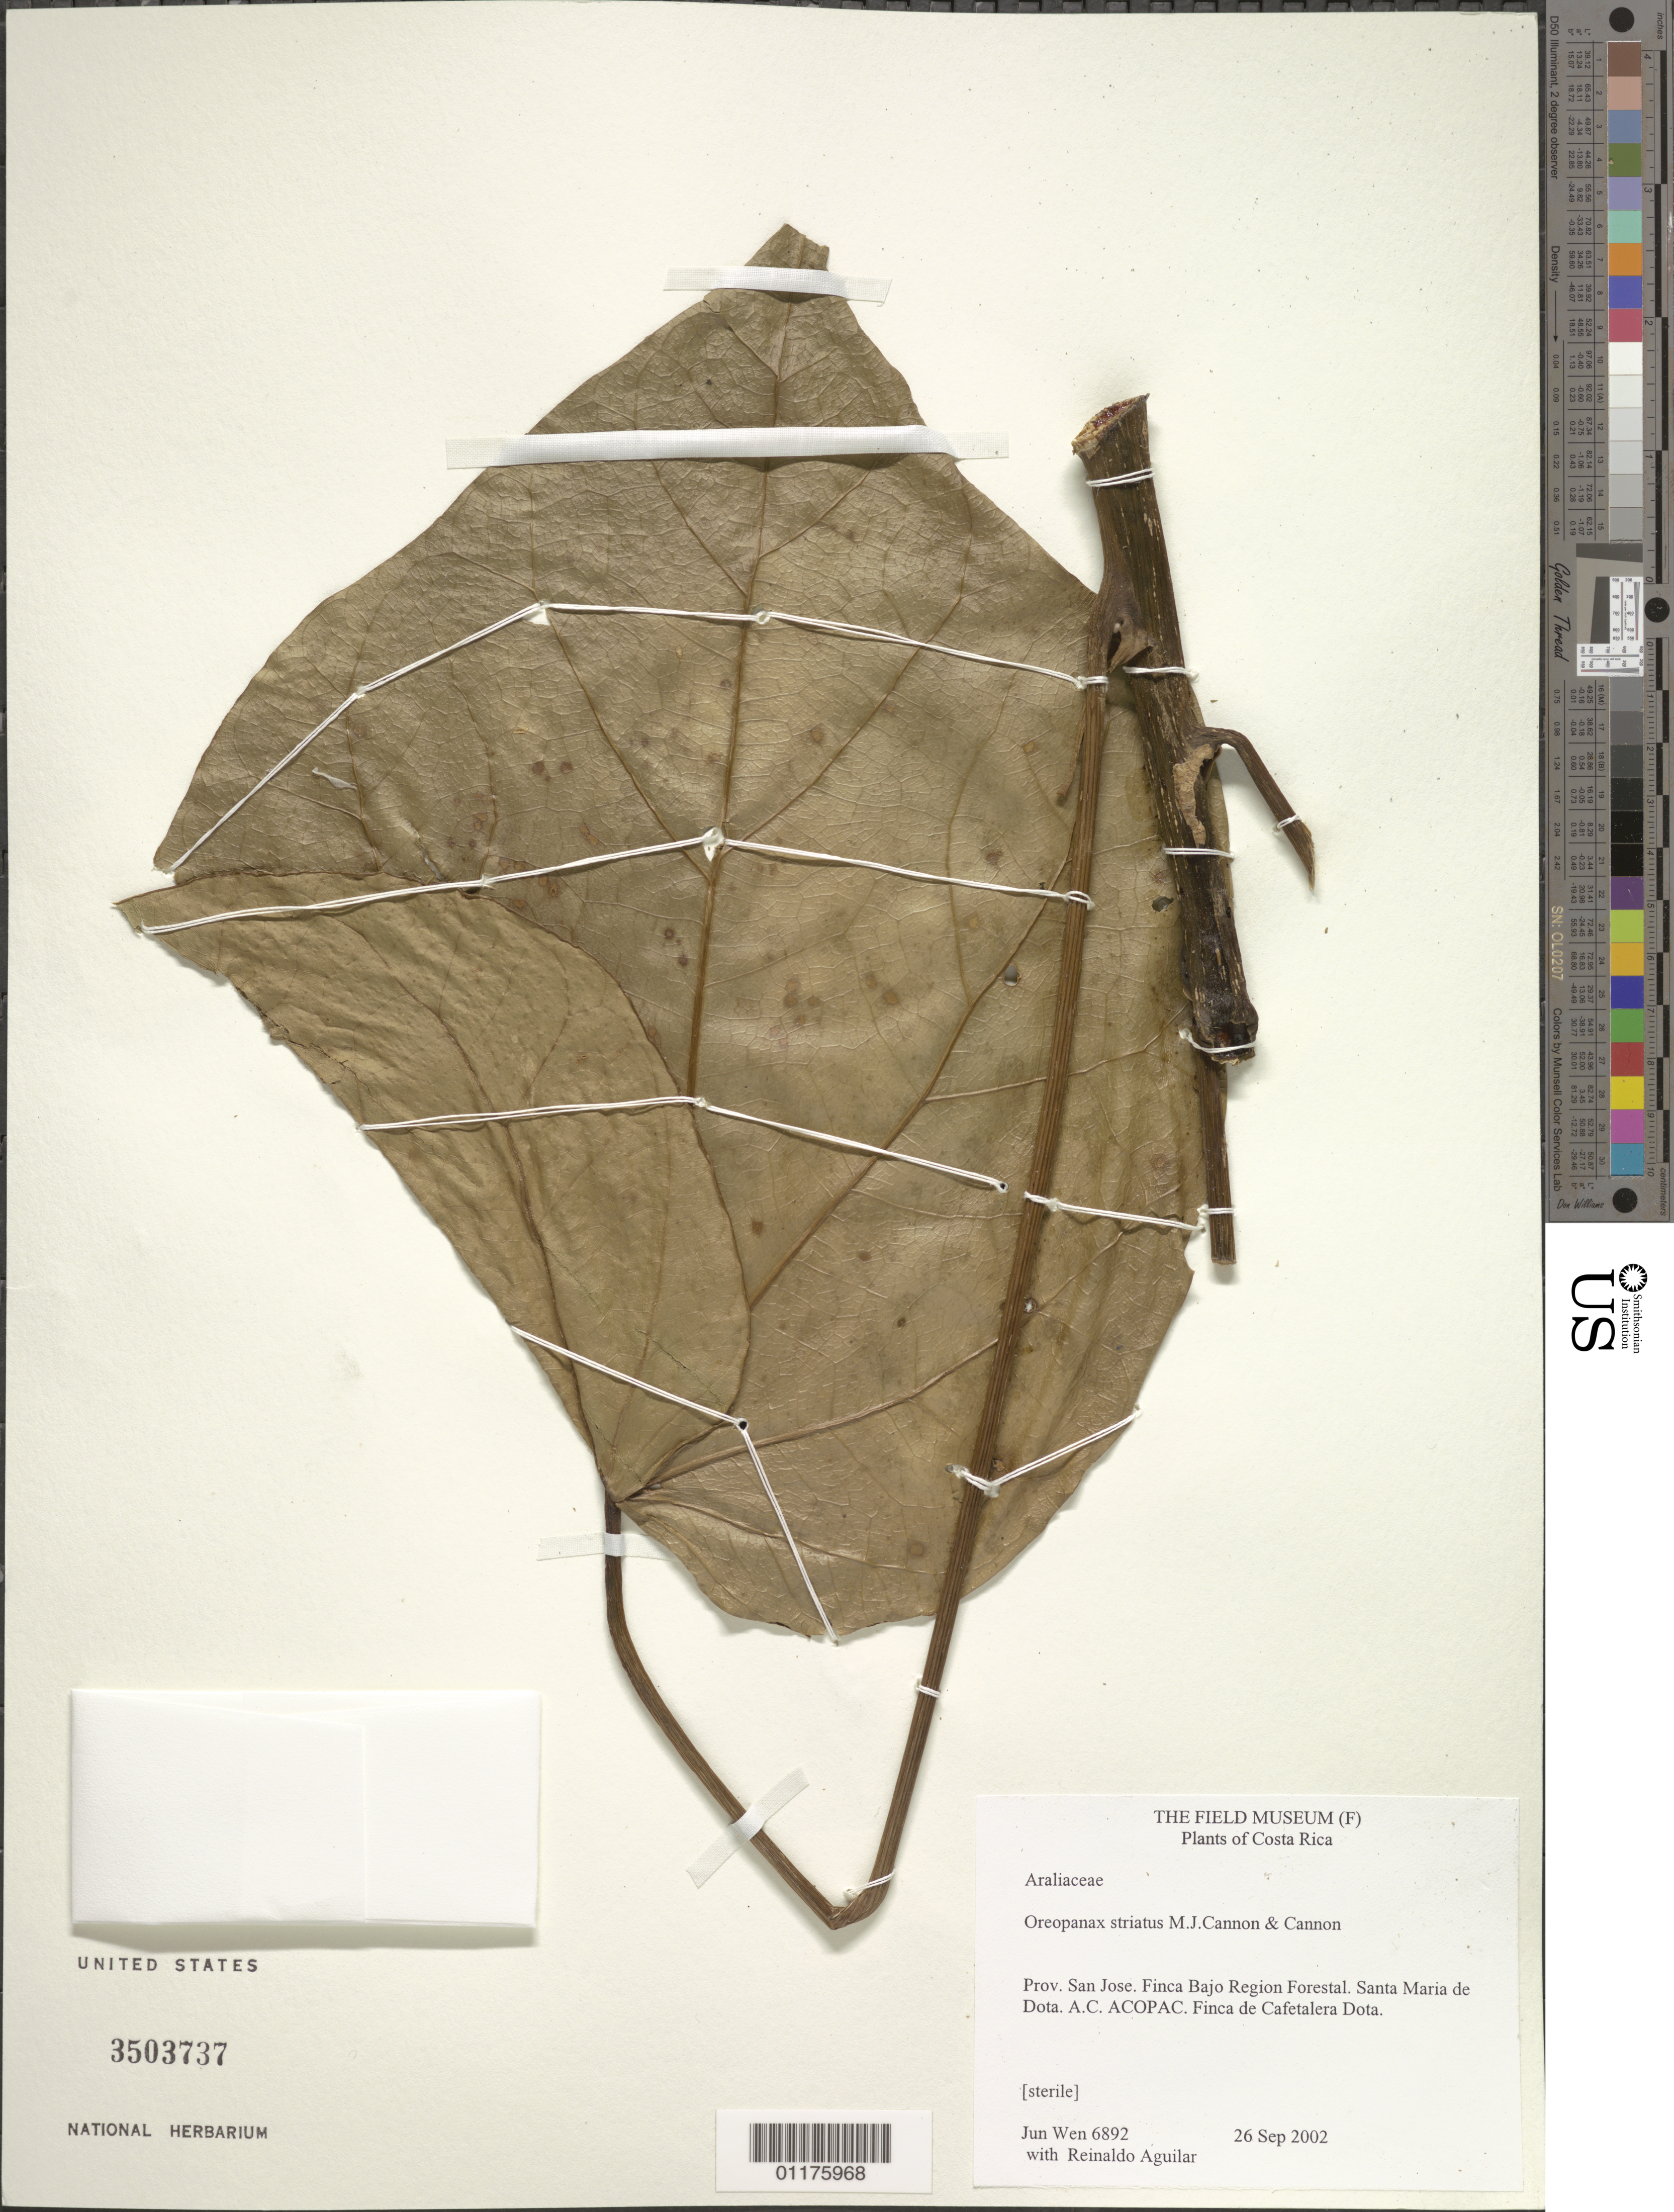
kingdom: Plantae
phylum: Tracheophyta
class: Magnoliopsida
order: Apiales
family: Araliaceae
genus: Oreopanax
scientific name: Oreopanax striatus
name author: (J. Cannon) M.J. Cannon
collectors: J. Wen & R. Aguilar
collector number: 6892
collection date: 2002-09-26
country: Costa Rica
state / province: San Jose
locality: Finca Bajo Region Forestal. Santa Maria de Dota. A.C. ACOPAC. Finca de Cafetalera Dota.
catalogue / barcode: US 3503737